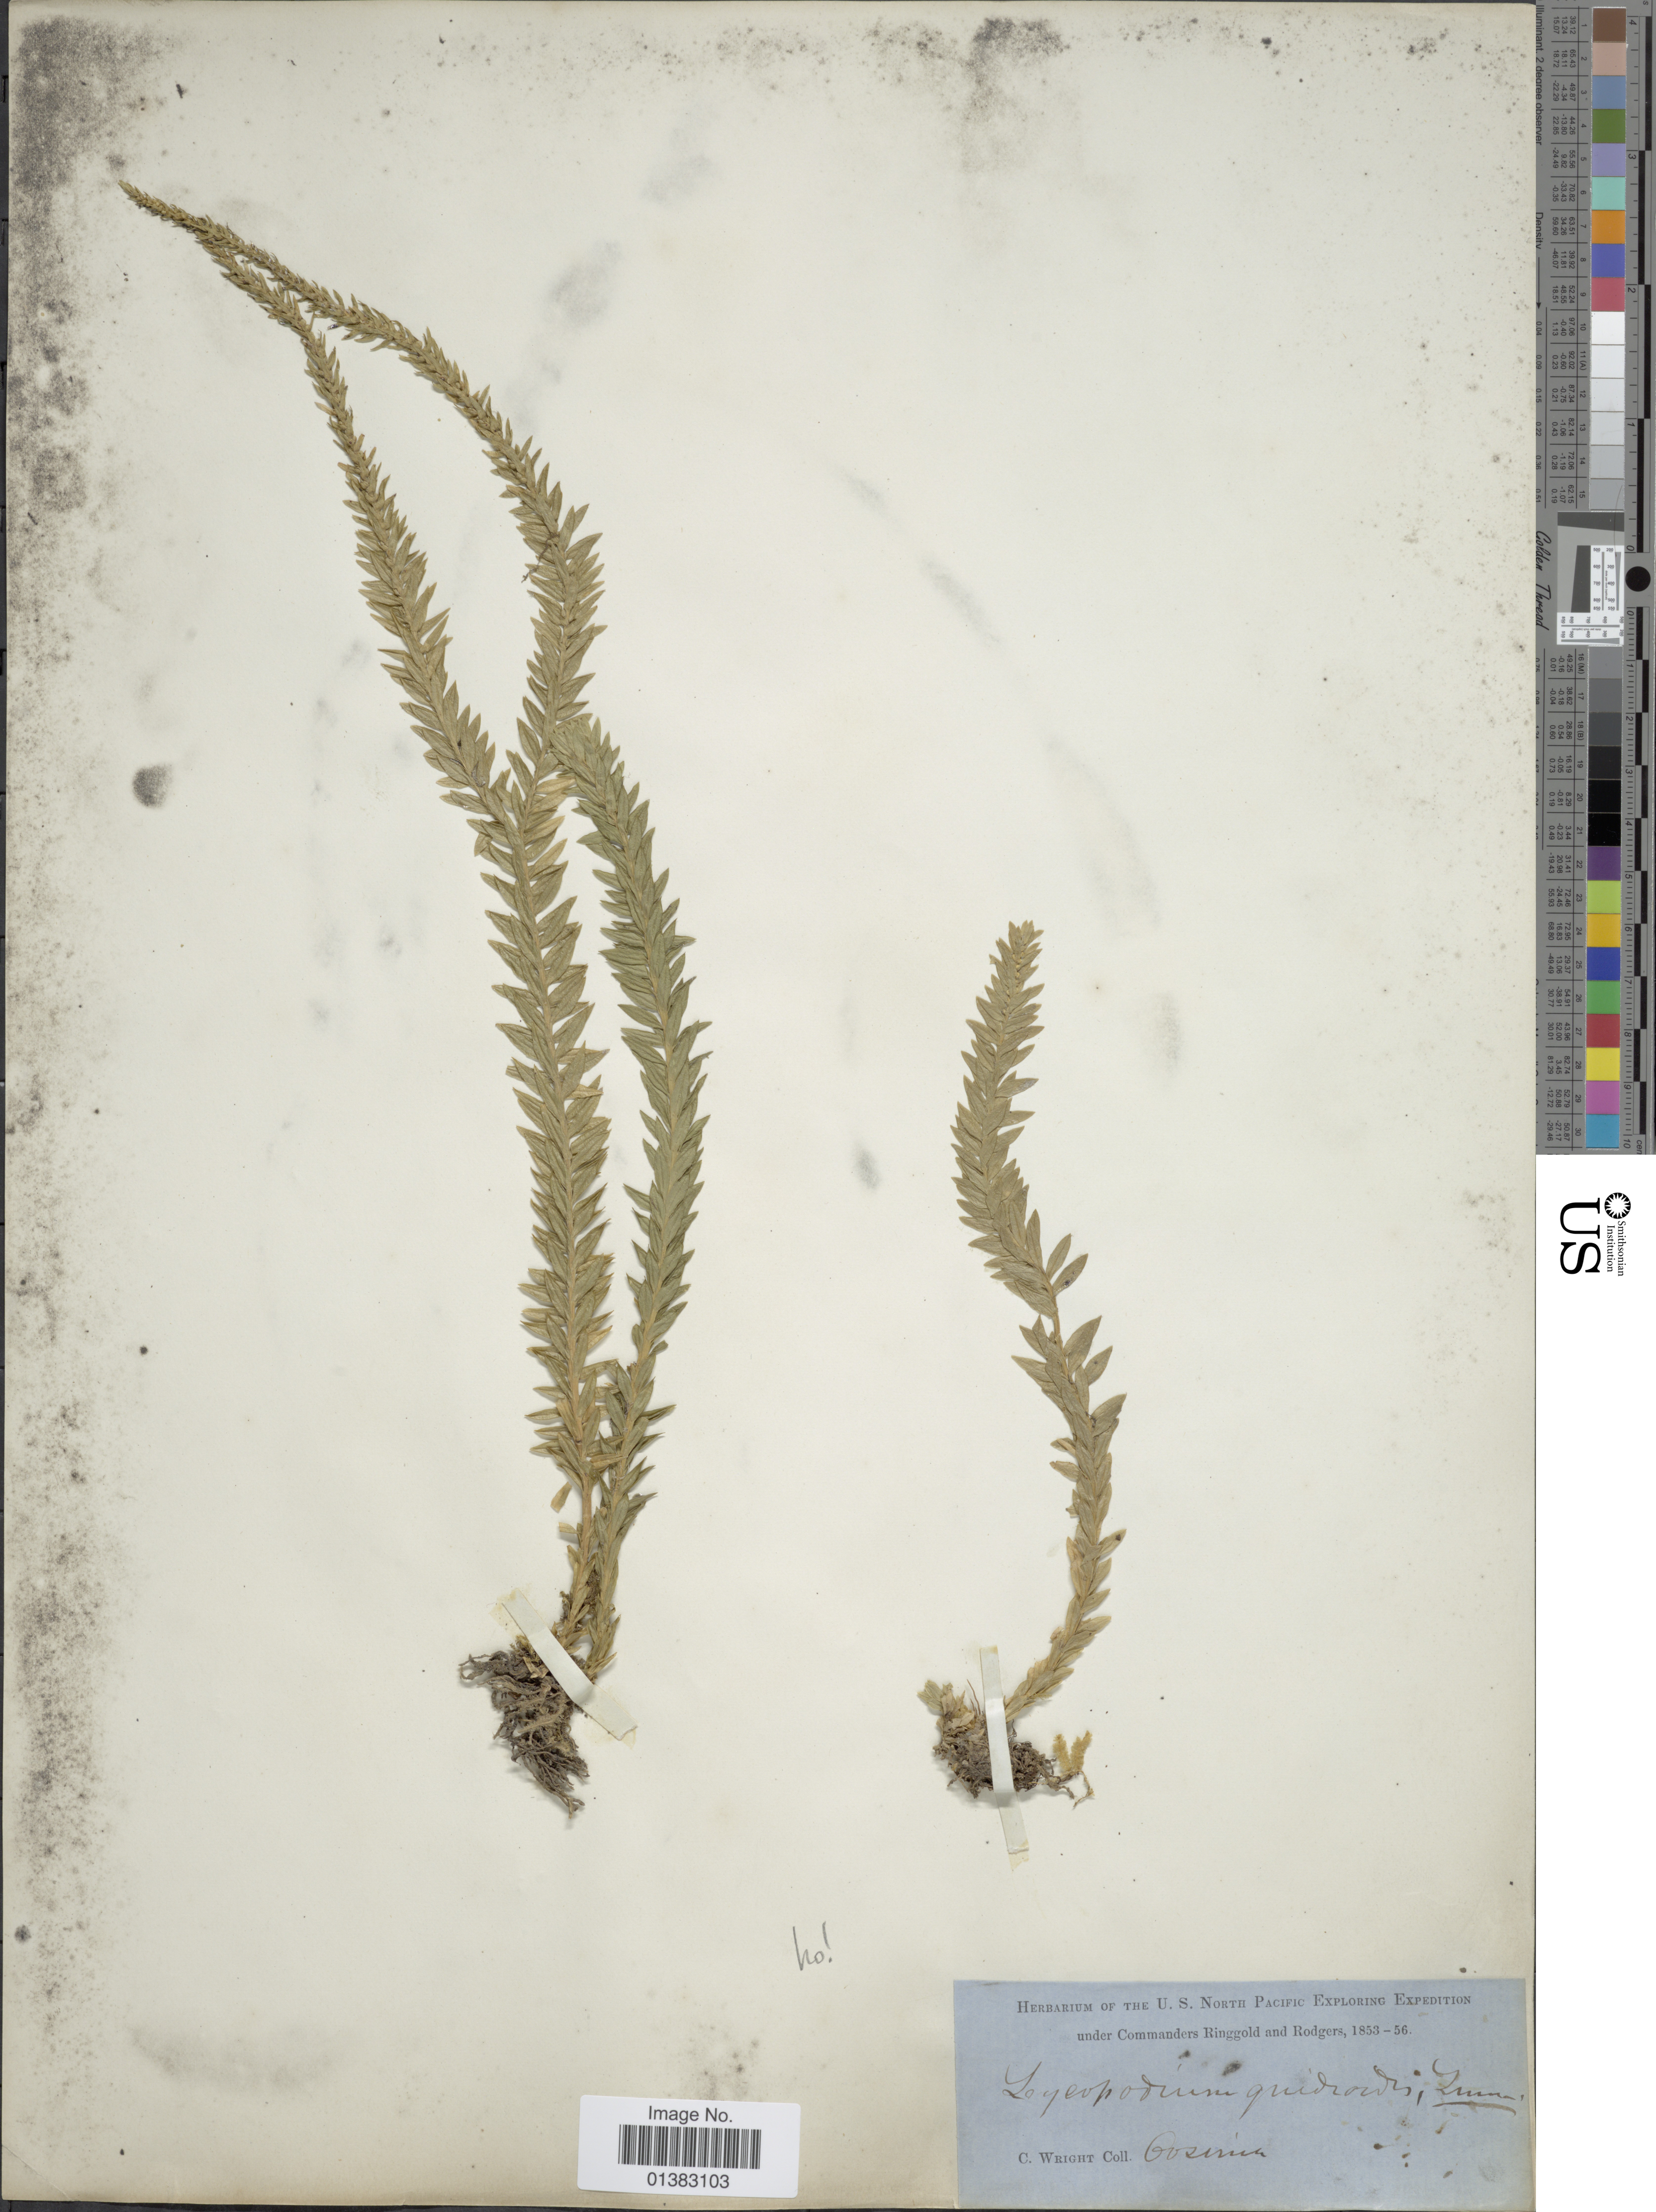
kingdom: Plantae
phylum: Tracheophyta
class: Lycopodiopsida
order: Lycopodiales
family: Lycopodiaceae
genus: Phlegmariurus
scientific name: Phlegmariurus fordii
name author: (Baker) Ching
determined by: Field, A. R.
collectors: C. Wright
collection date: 1853/1856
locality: Cosima [interpreted]